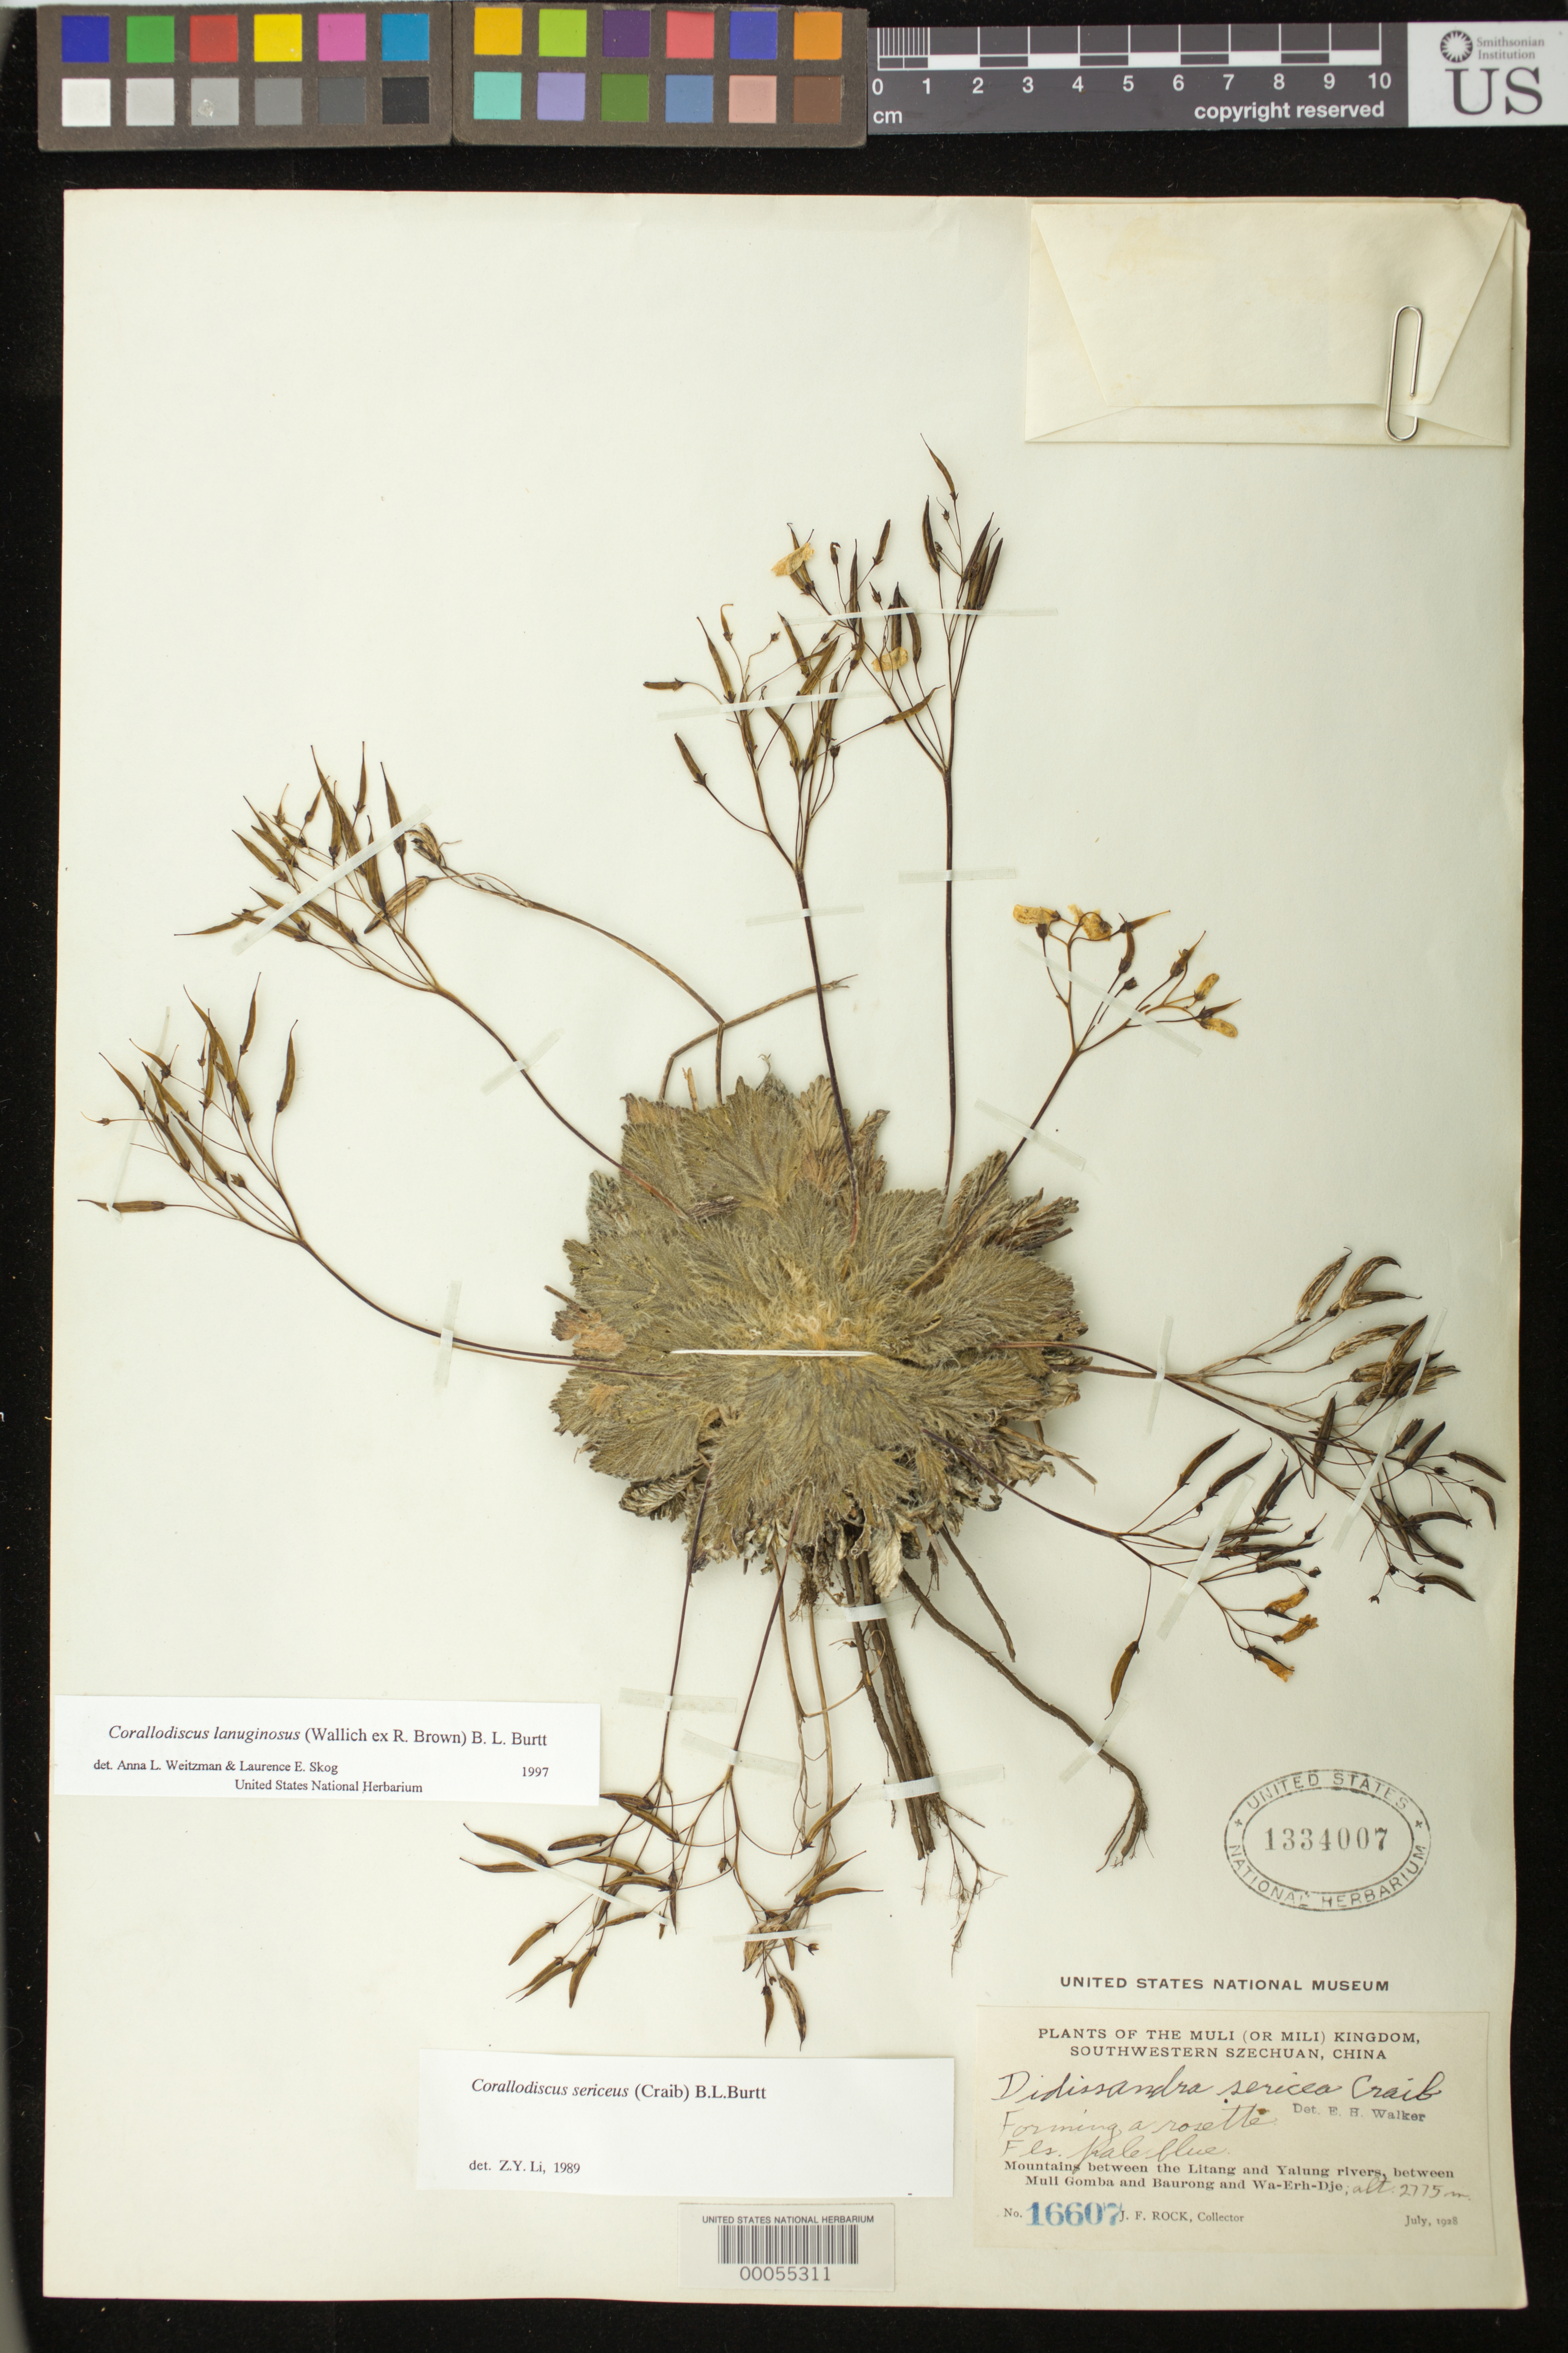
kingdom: Plantae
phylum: Tracheophyta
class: Magnoliopsida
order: Lamiales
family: Gesneriaceae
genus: Corallodiscus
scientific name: Corallodiscus sericeus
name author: (Craib) B.L. Burtt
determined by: Li, Z. Y.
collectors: J. F. Rock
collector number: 16607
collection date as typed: Jul 1928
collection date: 1928-07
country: China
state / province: Sichuan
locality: Mountains between the litang and yalung rivers, between muli gomba and baurong and wa-erh- dje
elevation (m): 2775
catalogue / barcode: US 1334007